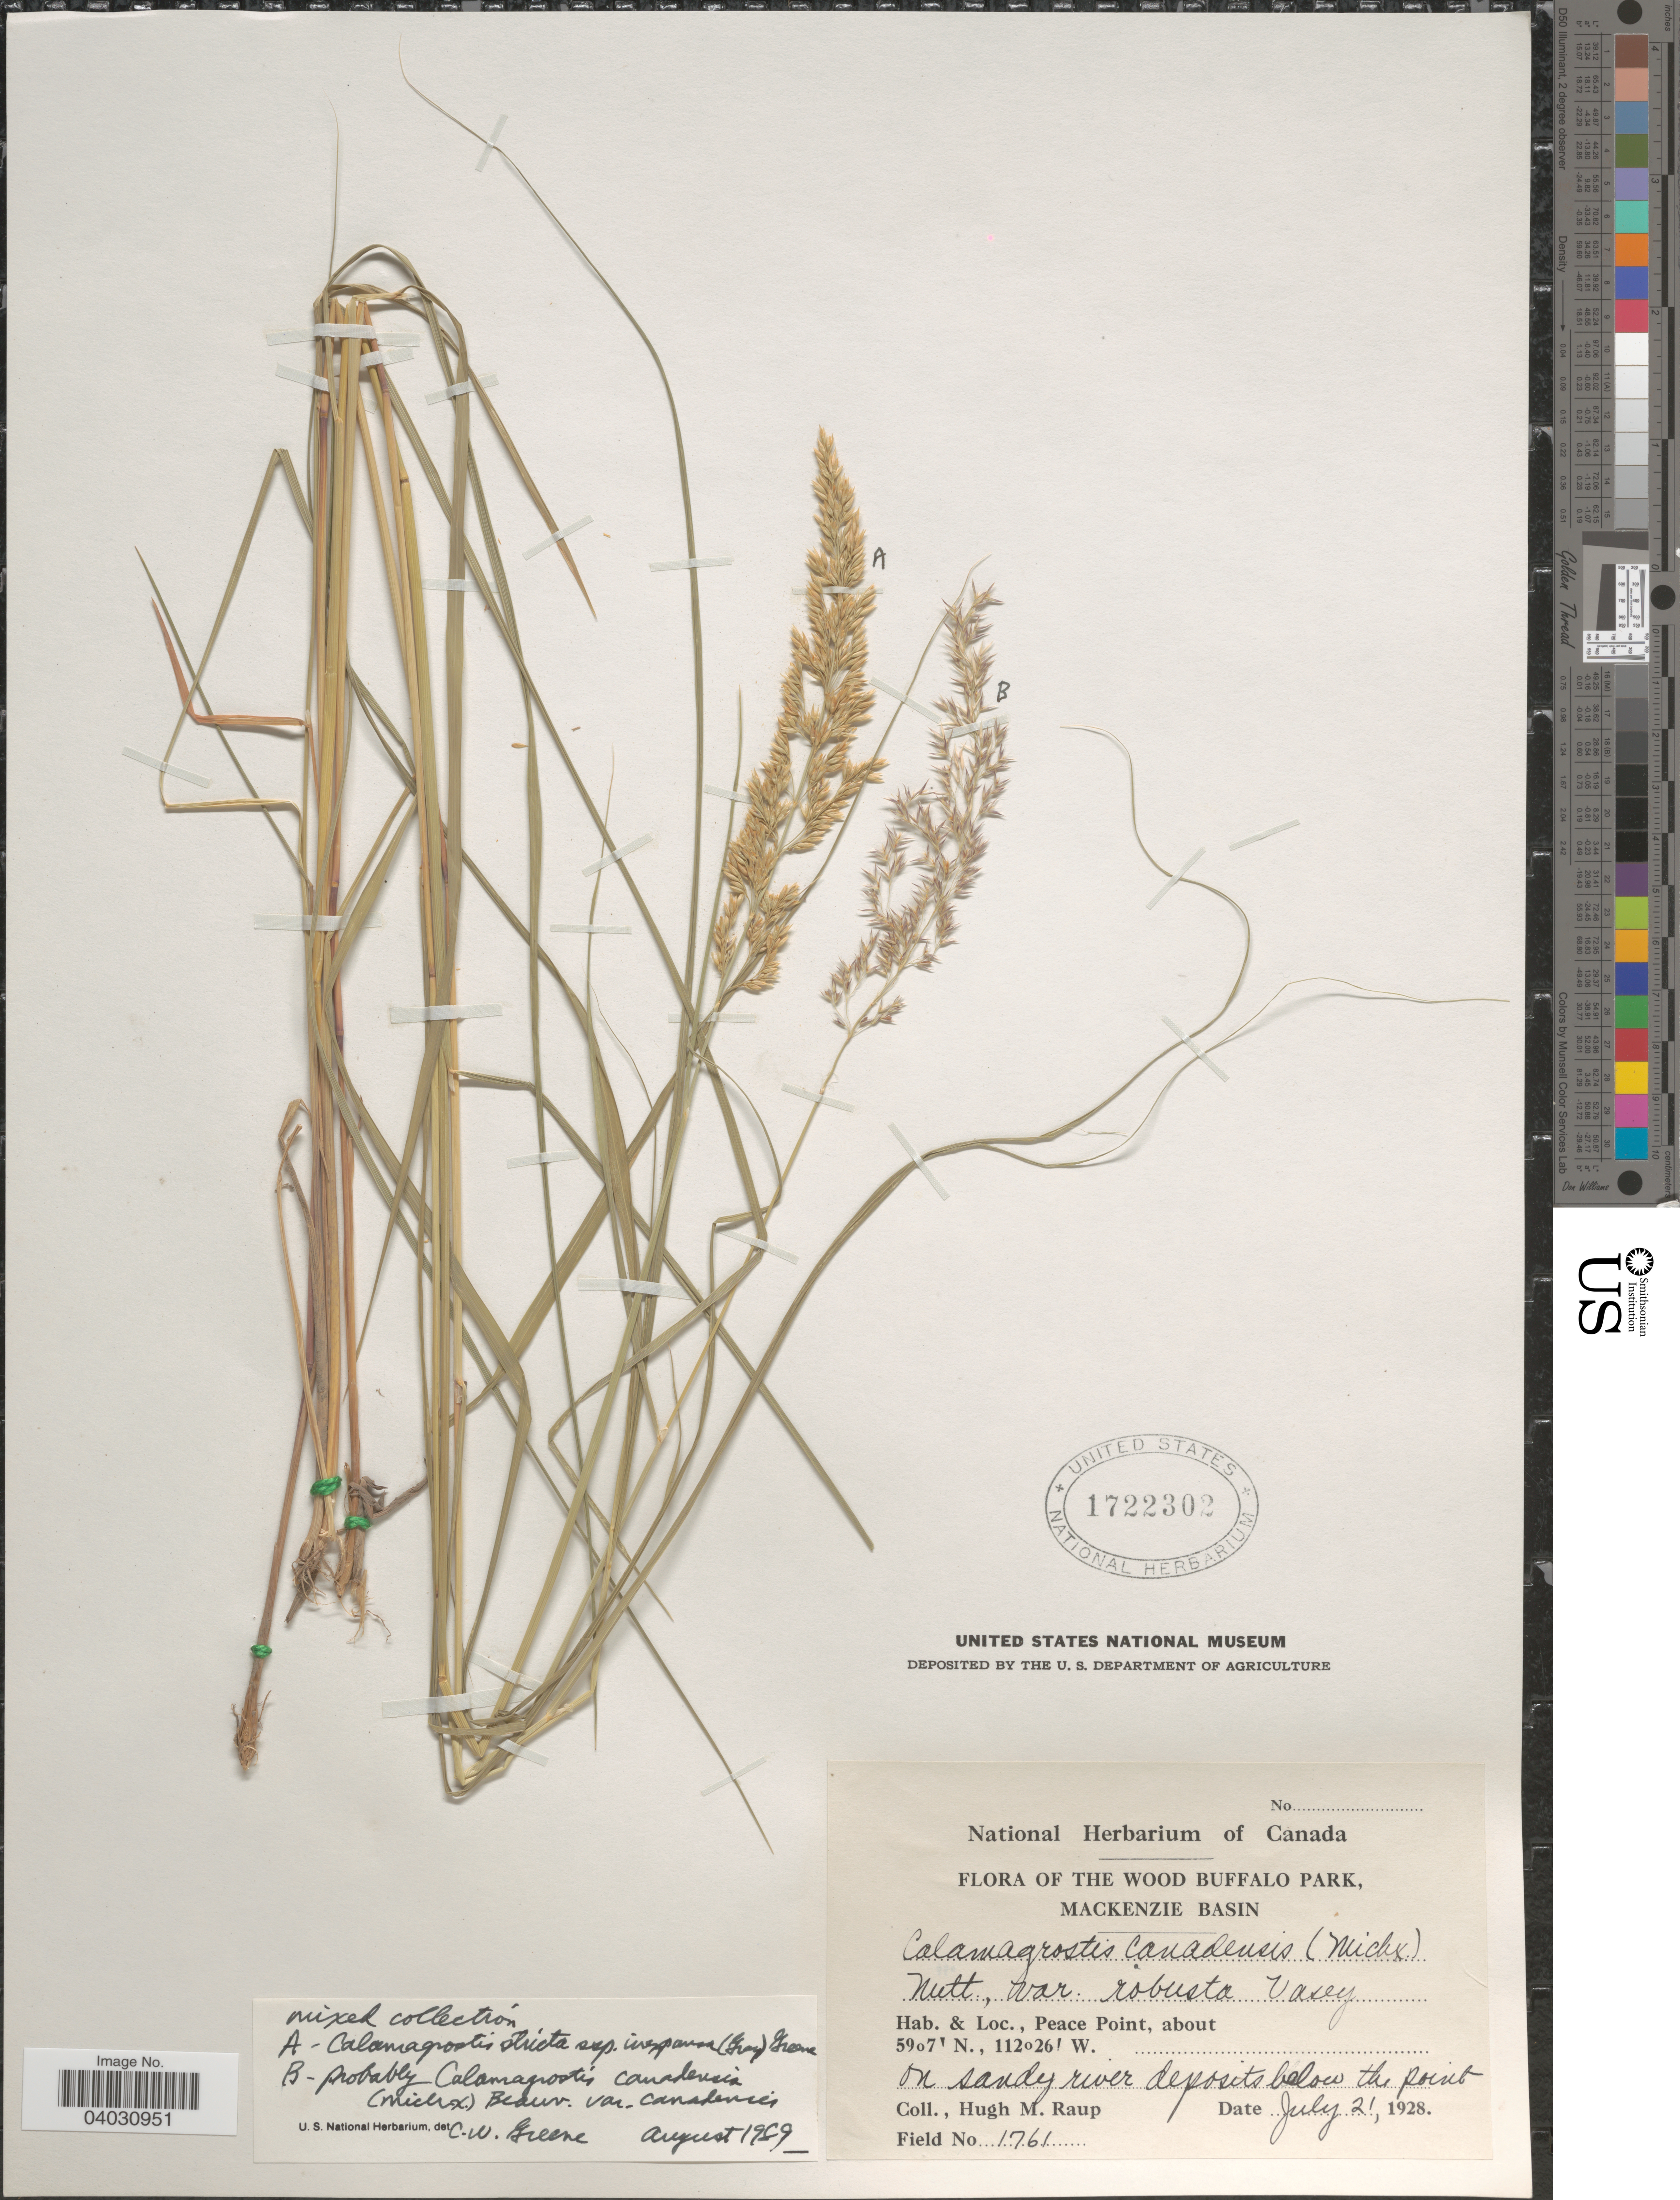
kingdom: Plantae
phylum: Tracheophyta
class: Liliopsida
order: Poales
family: Poaceae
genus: Calamagrostis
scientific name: Calamagrostis sp.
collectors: H. Raup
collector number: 1761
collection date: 1928-07-21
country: Canada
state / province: Alberta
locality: The Wood Buffalo Park, Mackenzie Basin. Peace Point. On sandy river deposits below the point.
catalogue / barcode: US 1722302